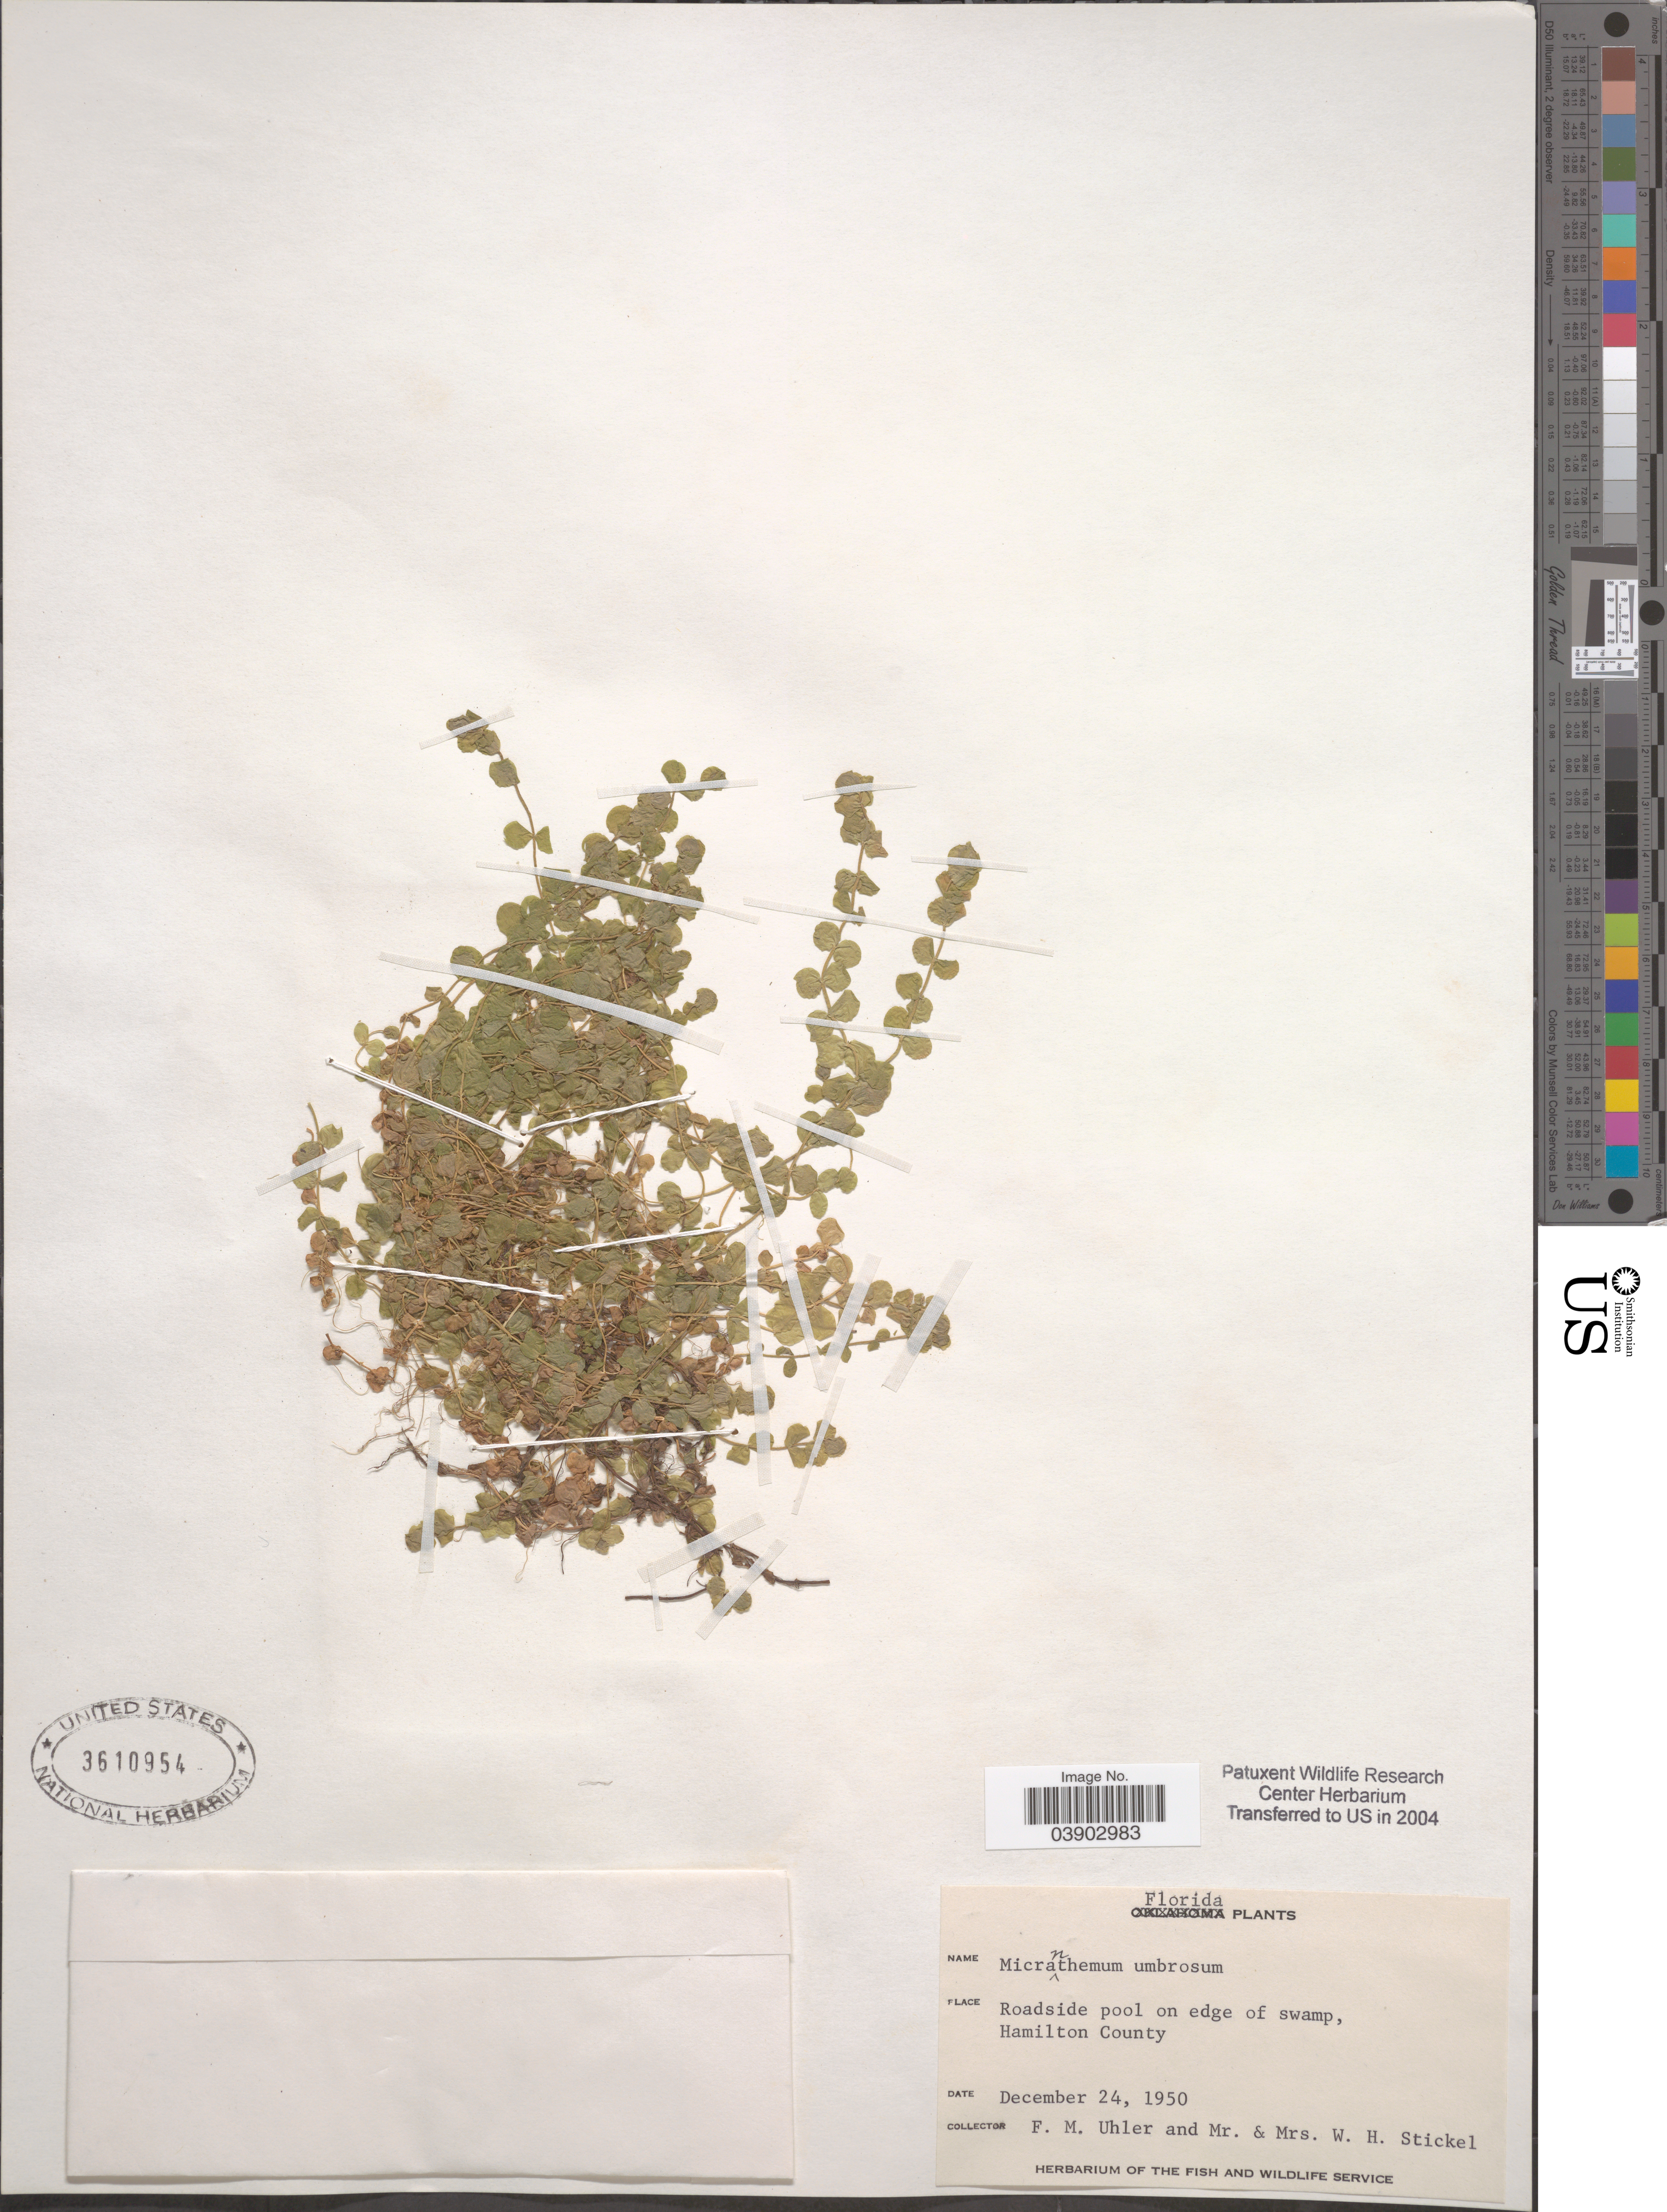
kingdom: Plantae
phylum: Tracheophyta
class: Magnoliopsida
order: Lamiales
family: Linderniaceae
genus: Micranthemum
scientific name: Micranthemum umbrosum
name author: (J.F. Gmel.) S.F. Blake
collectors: F. M. Uhler, W. Stickel & W. Stickel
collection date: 1950-12-24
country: United States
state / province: Florida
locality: Hamilton County.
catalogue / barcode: US 3610954